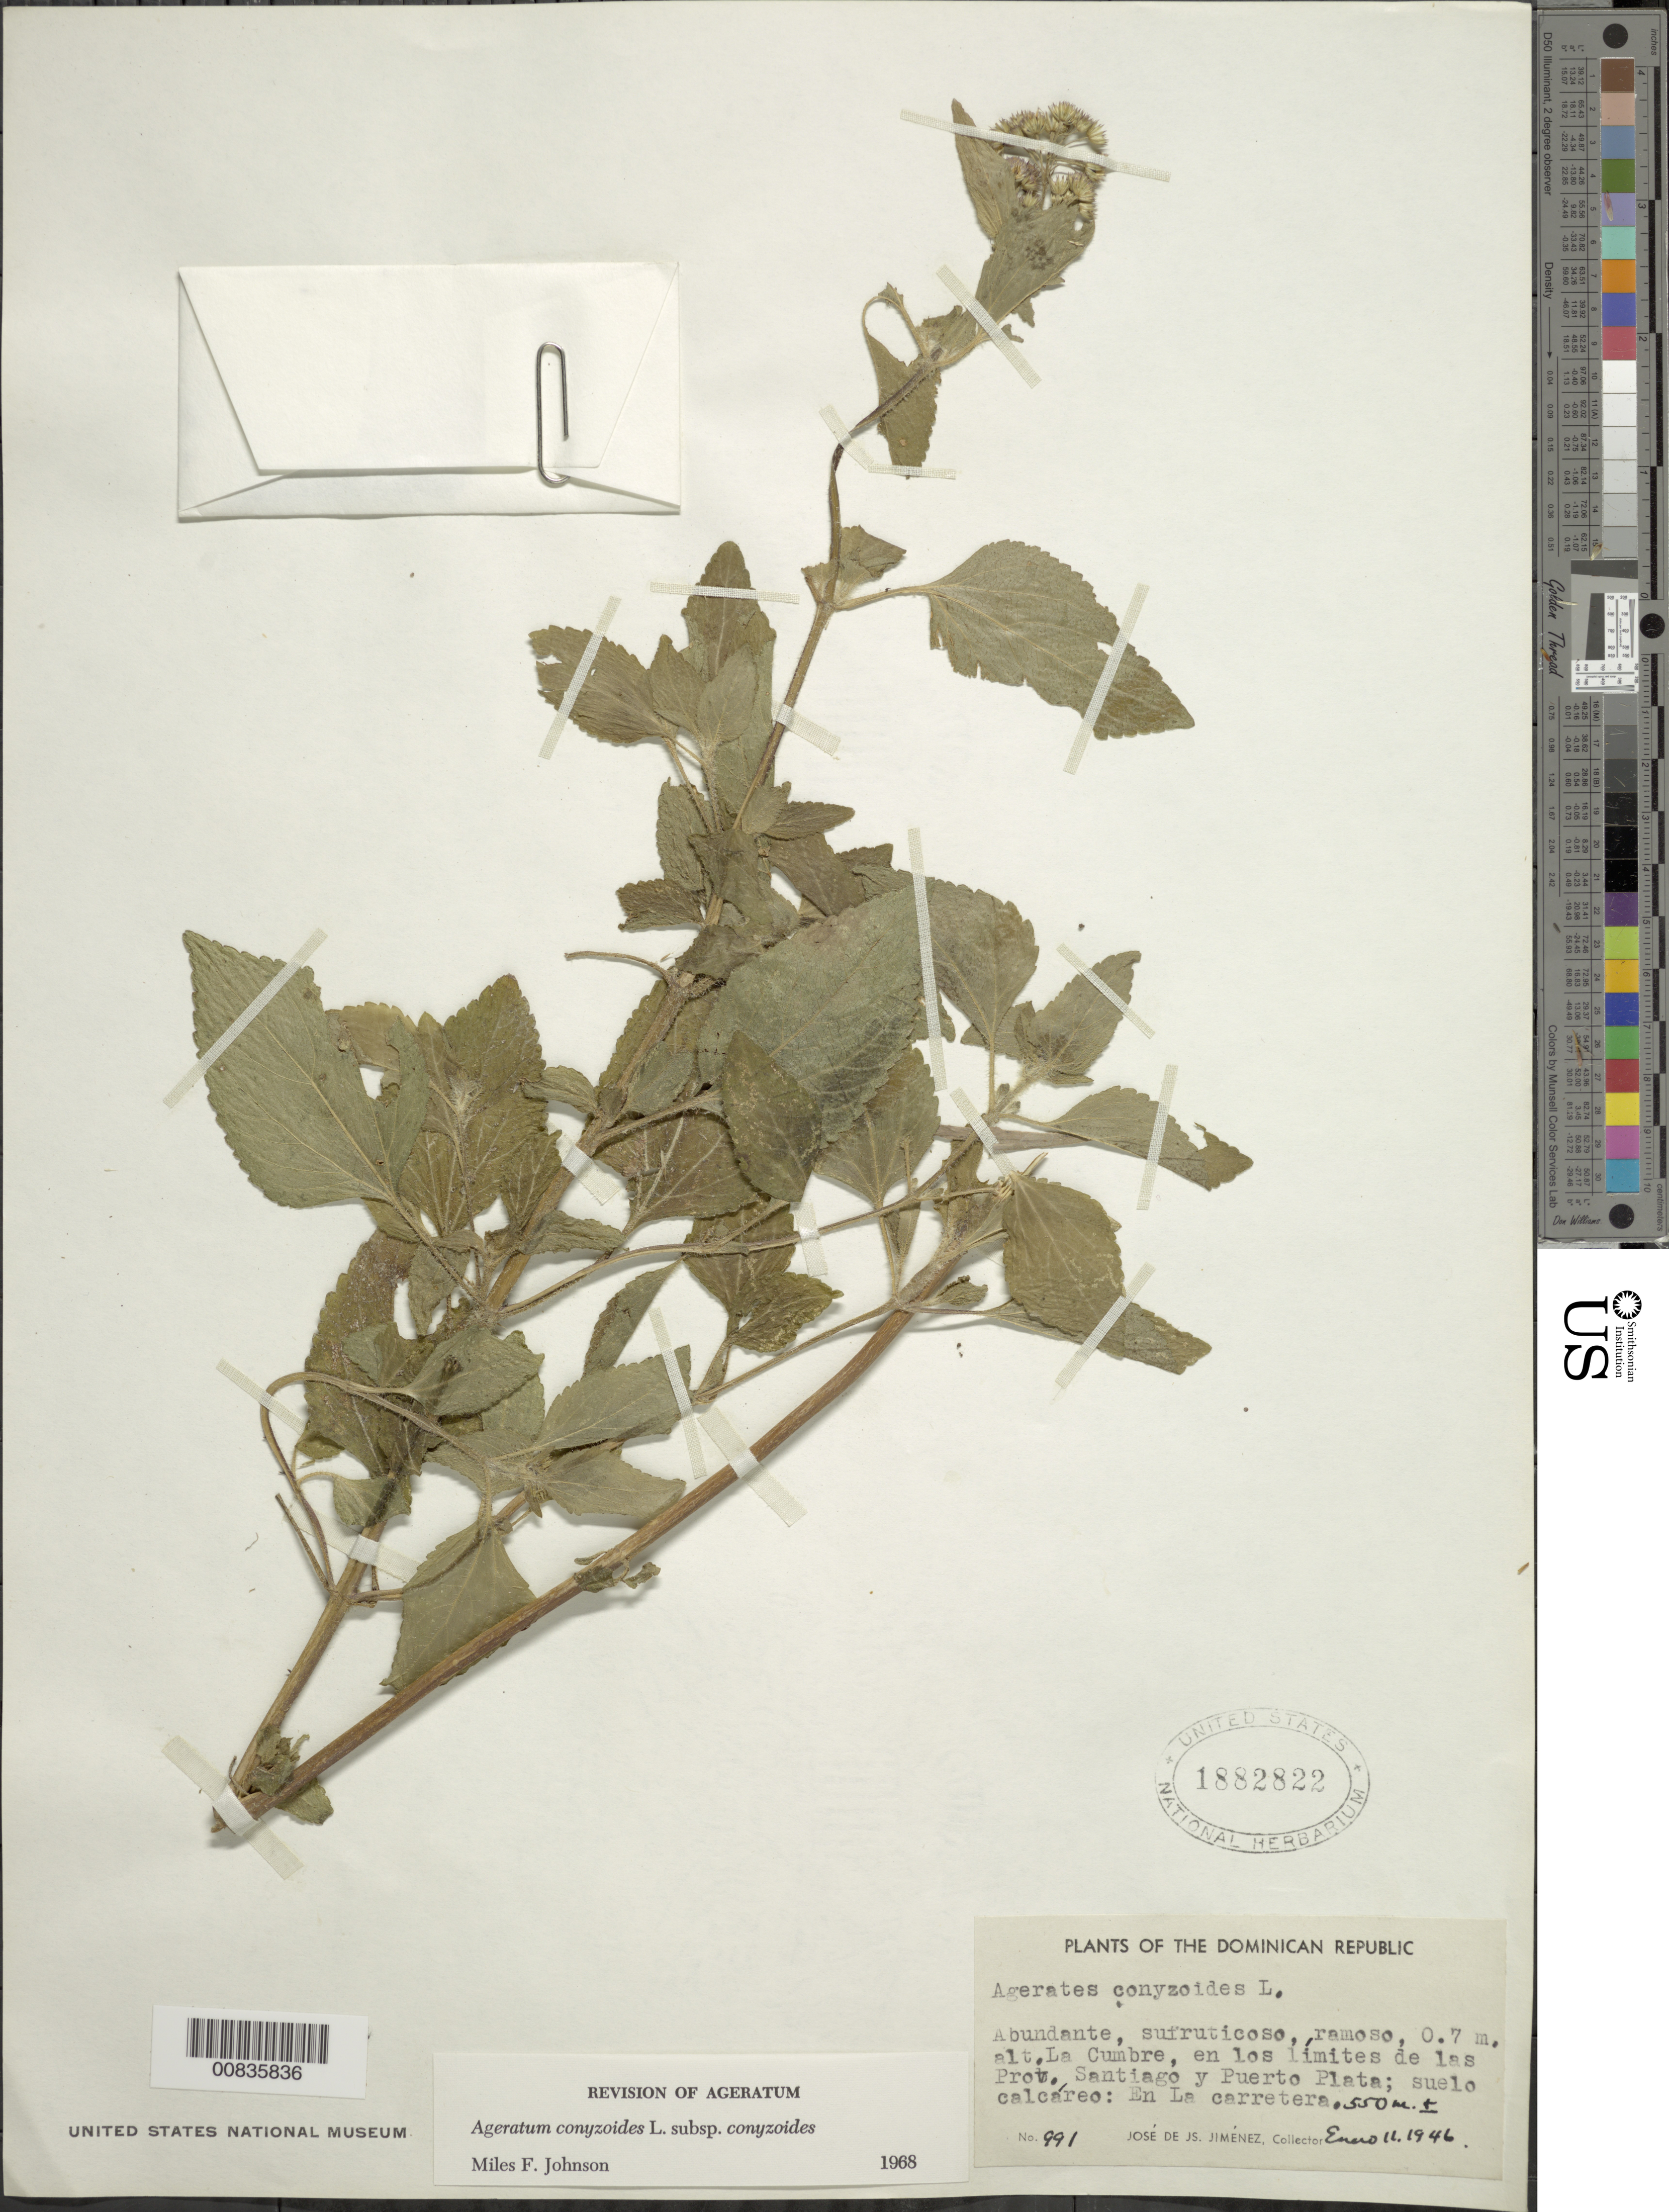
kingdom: Plantae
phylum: Tracheophyta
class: Magnoliopsida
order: Asterales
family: Asteraceae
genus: Ageratum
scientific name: Ageratum conyzoides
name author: L.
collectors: J. J. Jiménez Almonte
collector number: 991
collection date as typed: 11 Jan 1946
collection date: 1946-01-11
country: Dominican Republic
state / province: Santiago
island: Hispaniola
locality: La Cumbre, en los límites de las Prov. Santiago y Puerto Plata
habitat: Suelo calcáreo, en la carretera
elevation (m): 550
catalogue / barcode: US 1882822